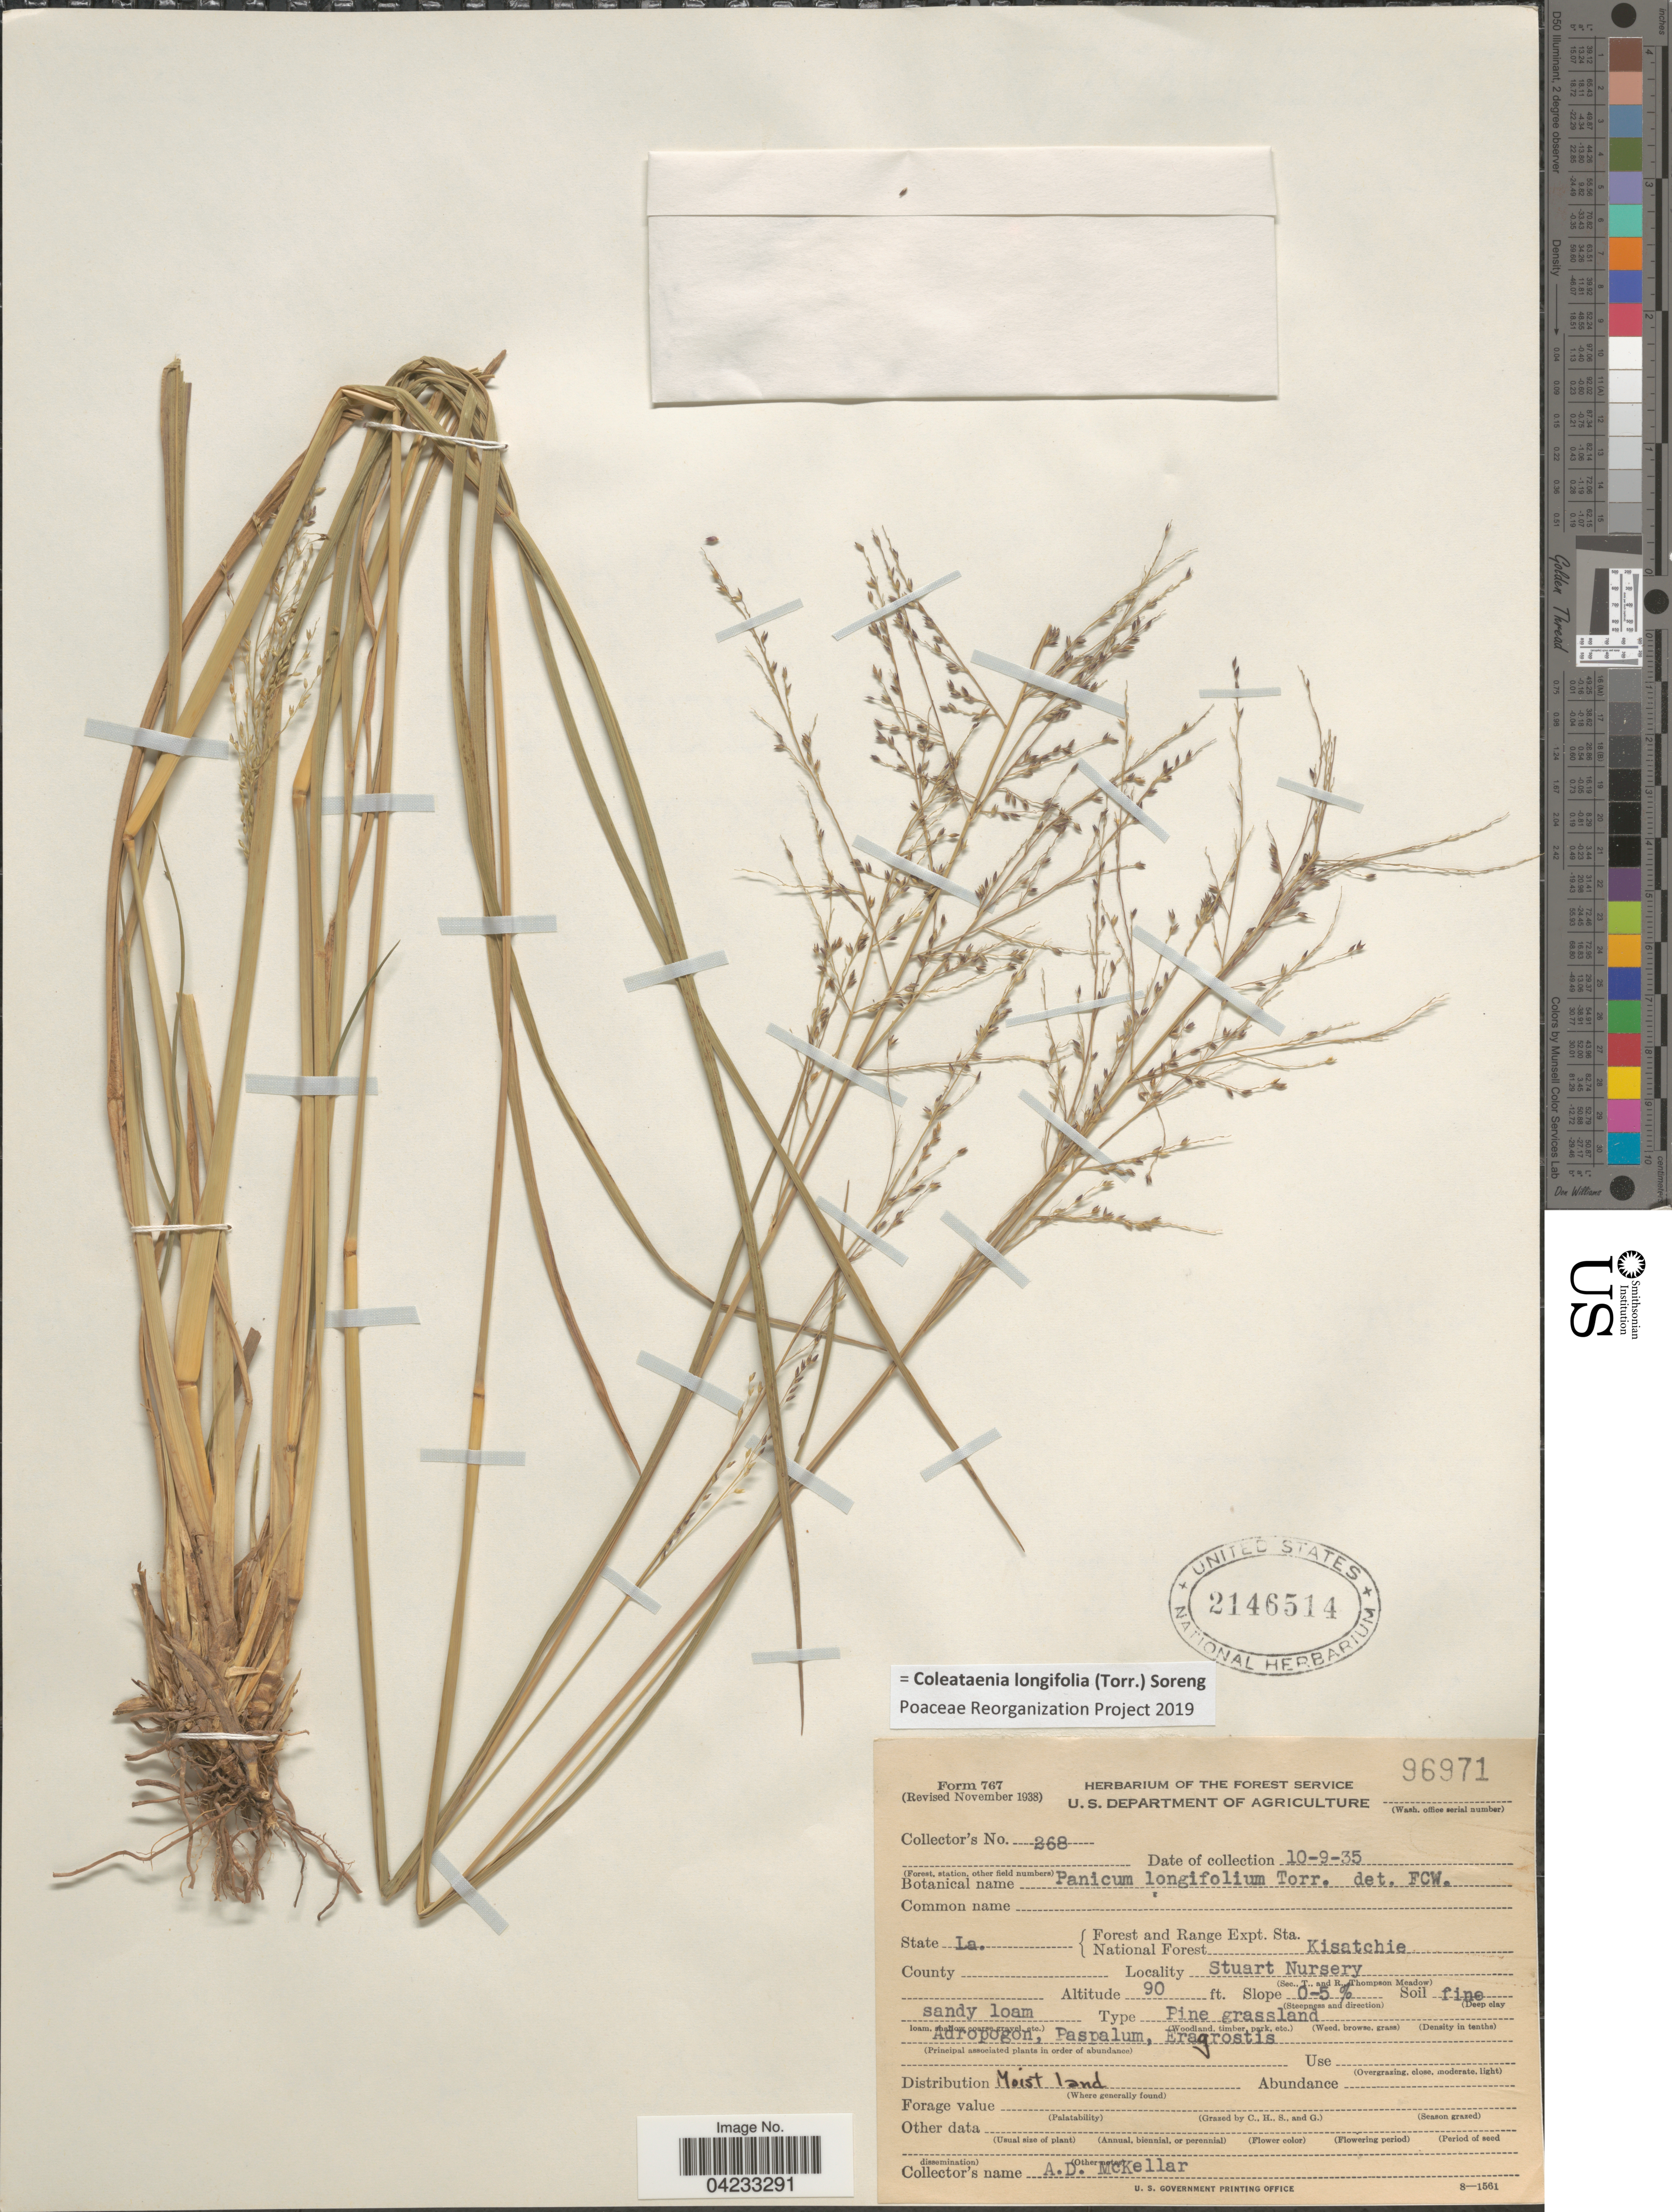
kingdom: Plantae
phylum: Tracheophyta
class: Liliopsida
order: Poales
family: Poaceae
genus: Coleataenia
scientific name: Coleataenia longifolia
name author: (Torr.) Soreng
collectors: A. McKellar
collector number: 268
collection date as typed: Transcribed d/m/y: 9/10/35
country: United States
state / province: Louisiana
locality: Forest and Range Expt. Sta. National Forest Kisatchie. Stuart Nursery.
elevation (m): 27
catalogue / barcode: US 2146514